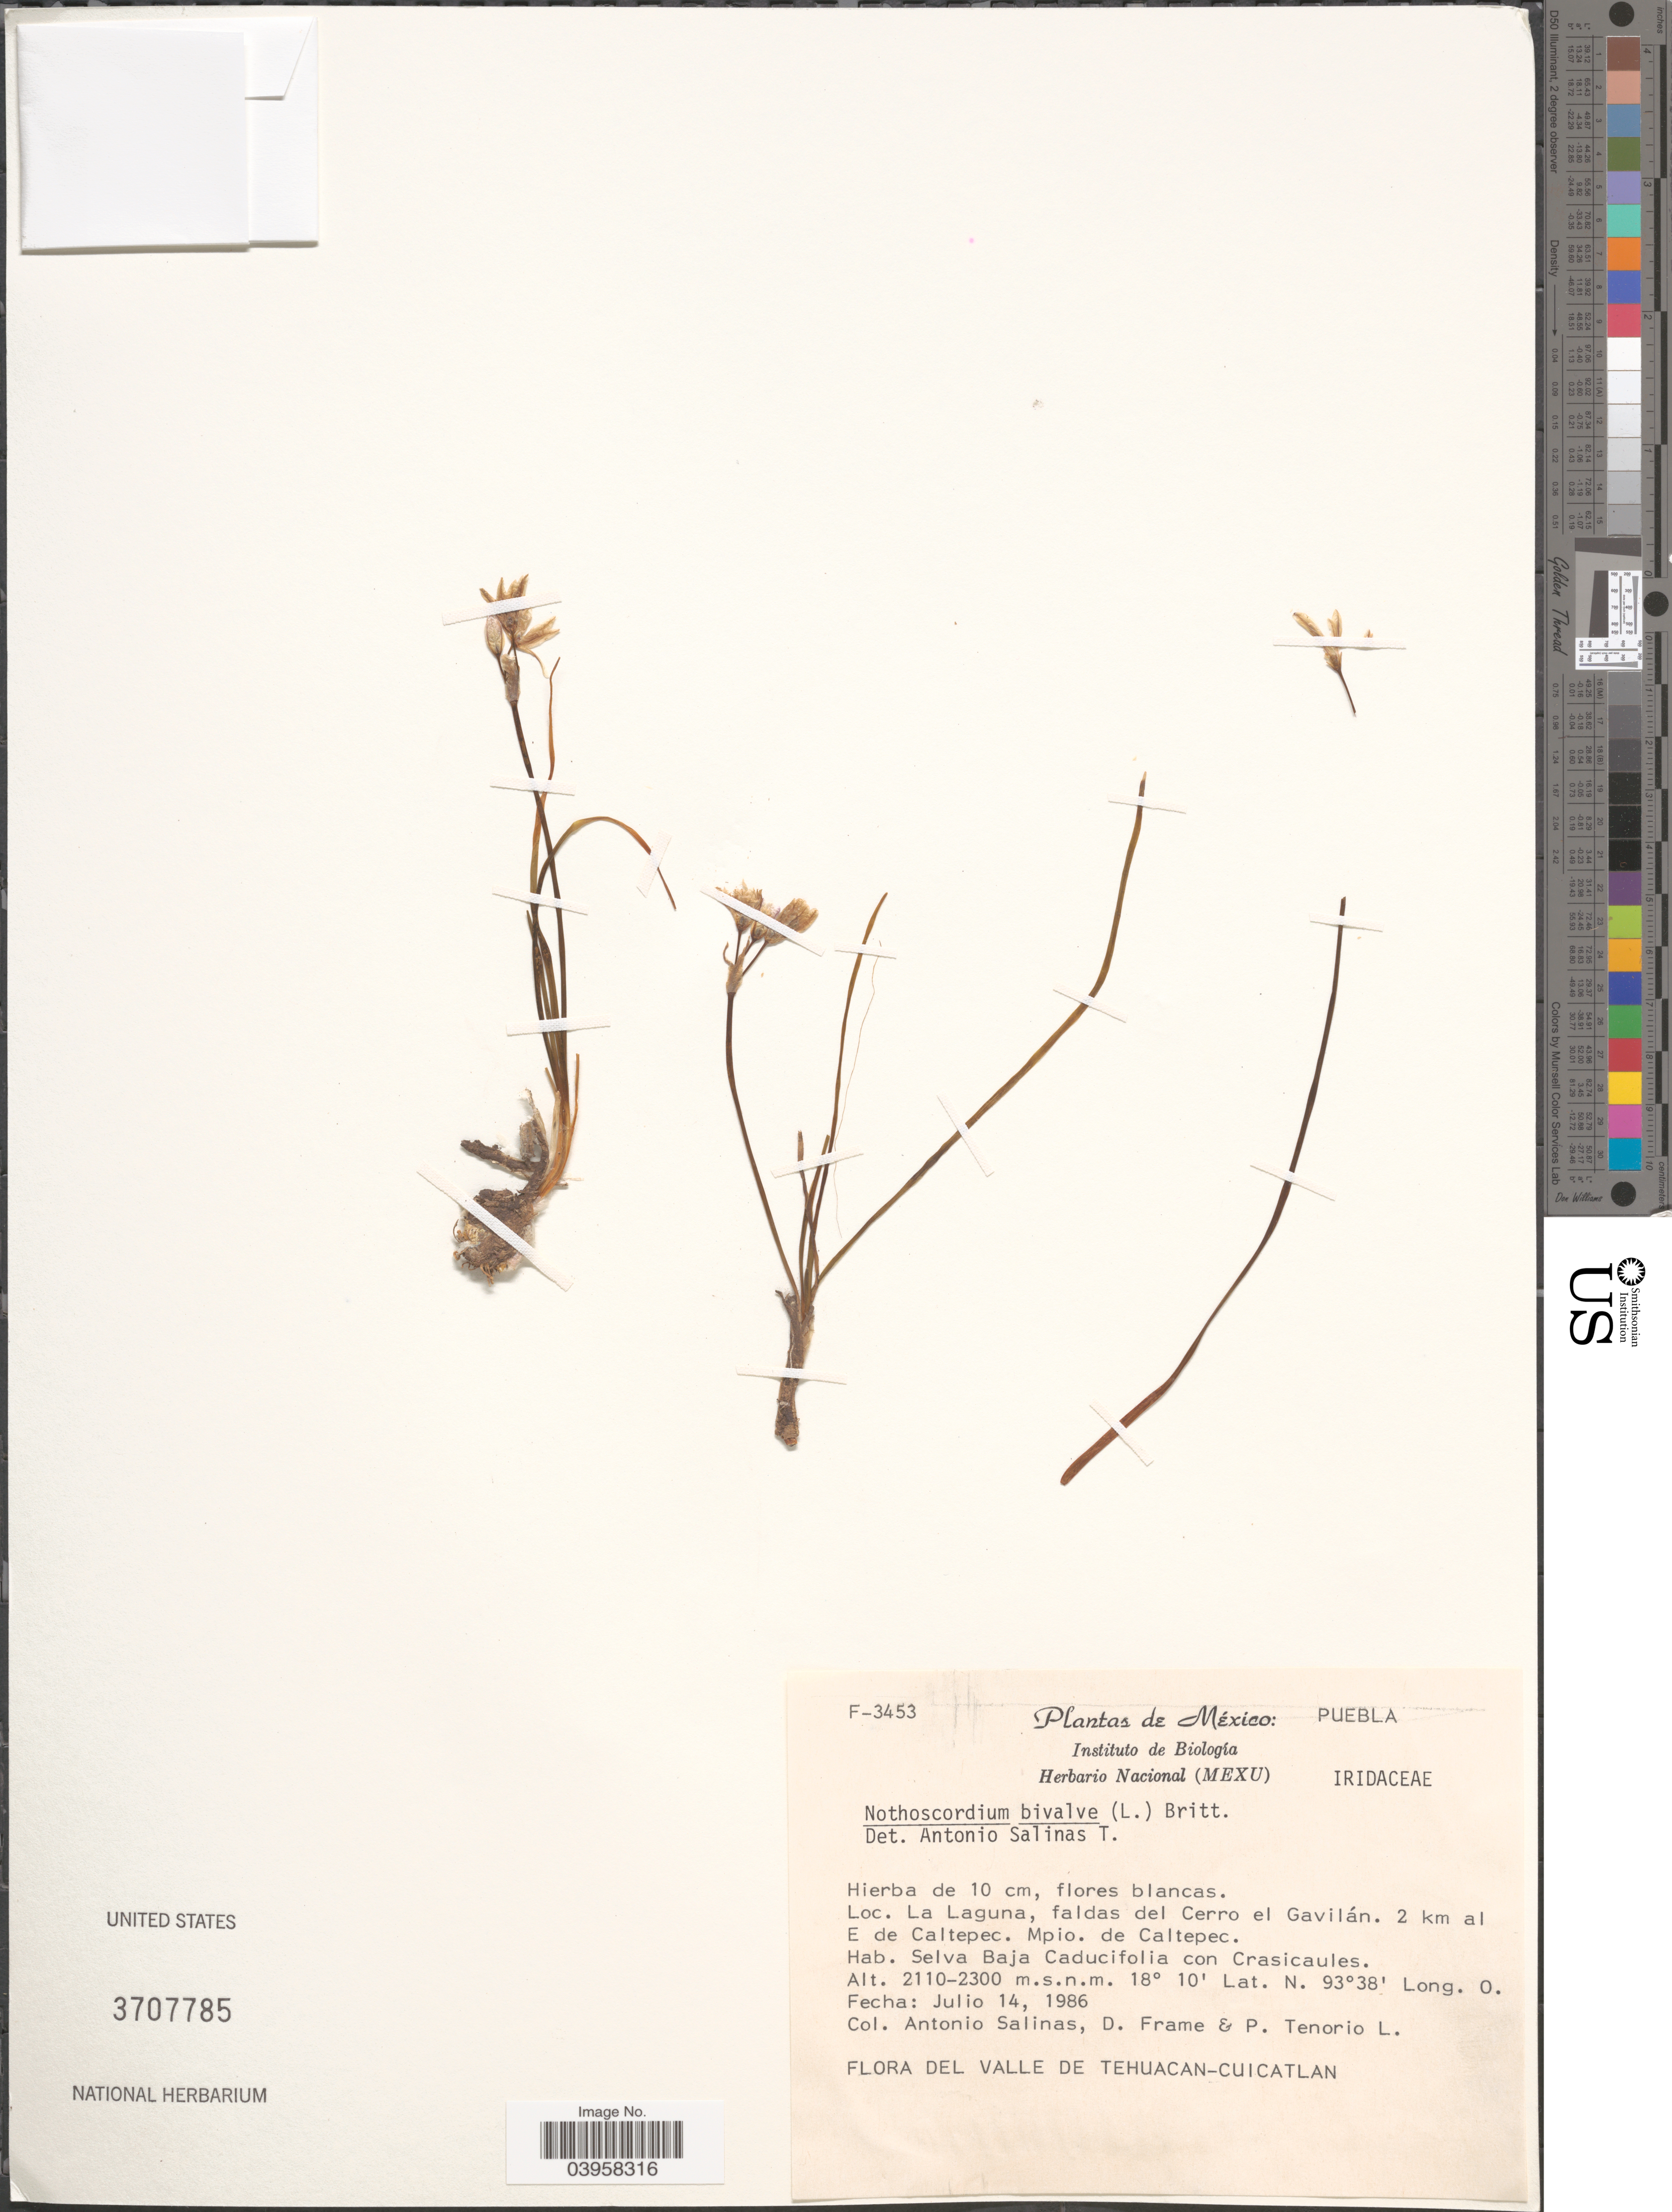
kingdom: Plantae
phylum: Tracheophyta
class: Liliopsida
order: Asparagales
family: Amaryllidaceae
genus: Nothoscordum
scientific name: Nothoscordum bivalve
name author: (L.) Britton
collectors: A. Salinas, D. Frame & P. Tenorio L.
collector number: F-3453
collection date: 1986-07-14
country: Mexico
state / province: Puebla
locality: La Laguna, faldas del Cerro el Gavilán. 2 km al E de Caltepec. Mpio. de Caltepec.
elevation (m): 2110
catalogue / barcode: US 3707785